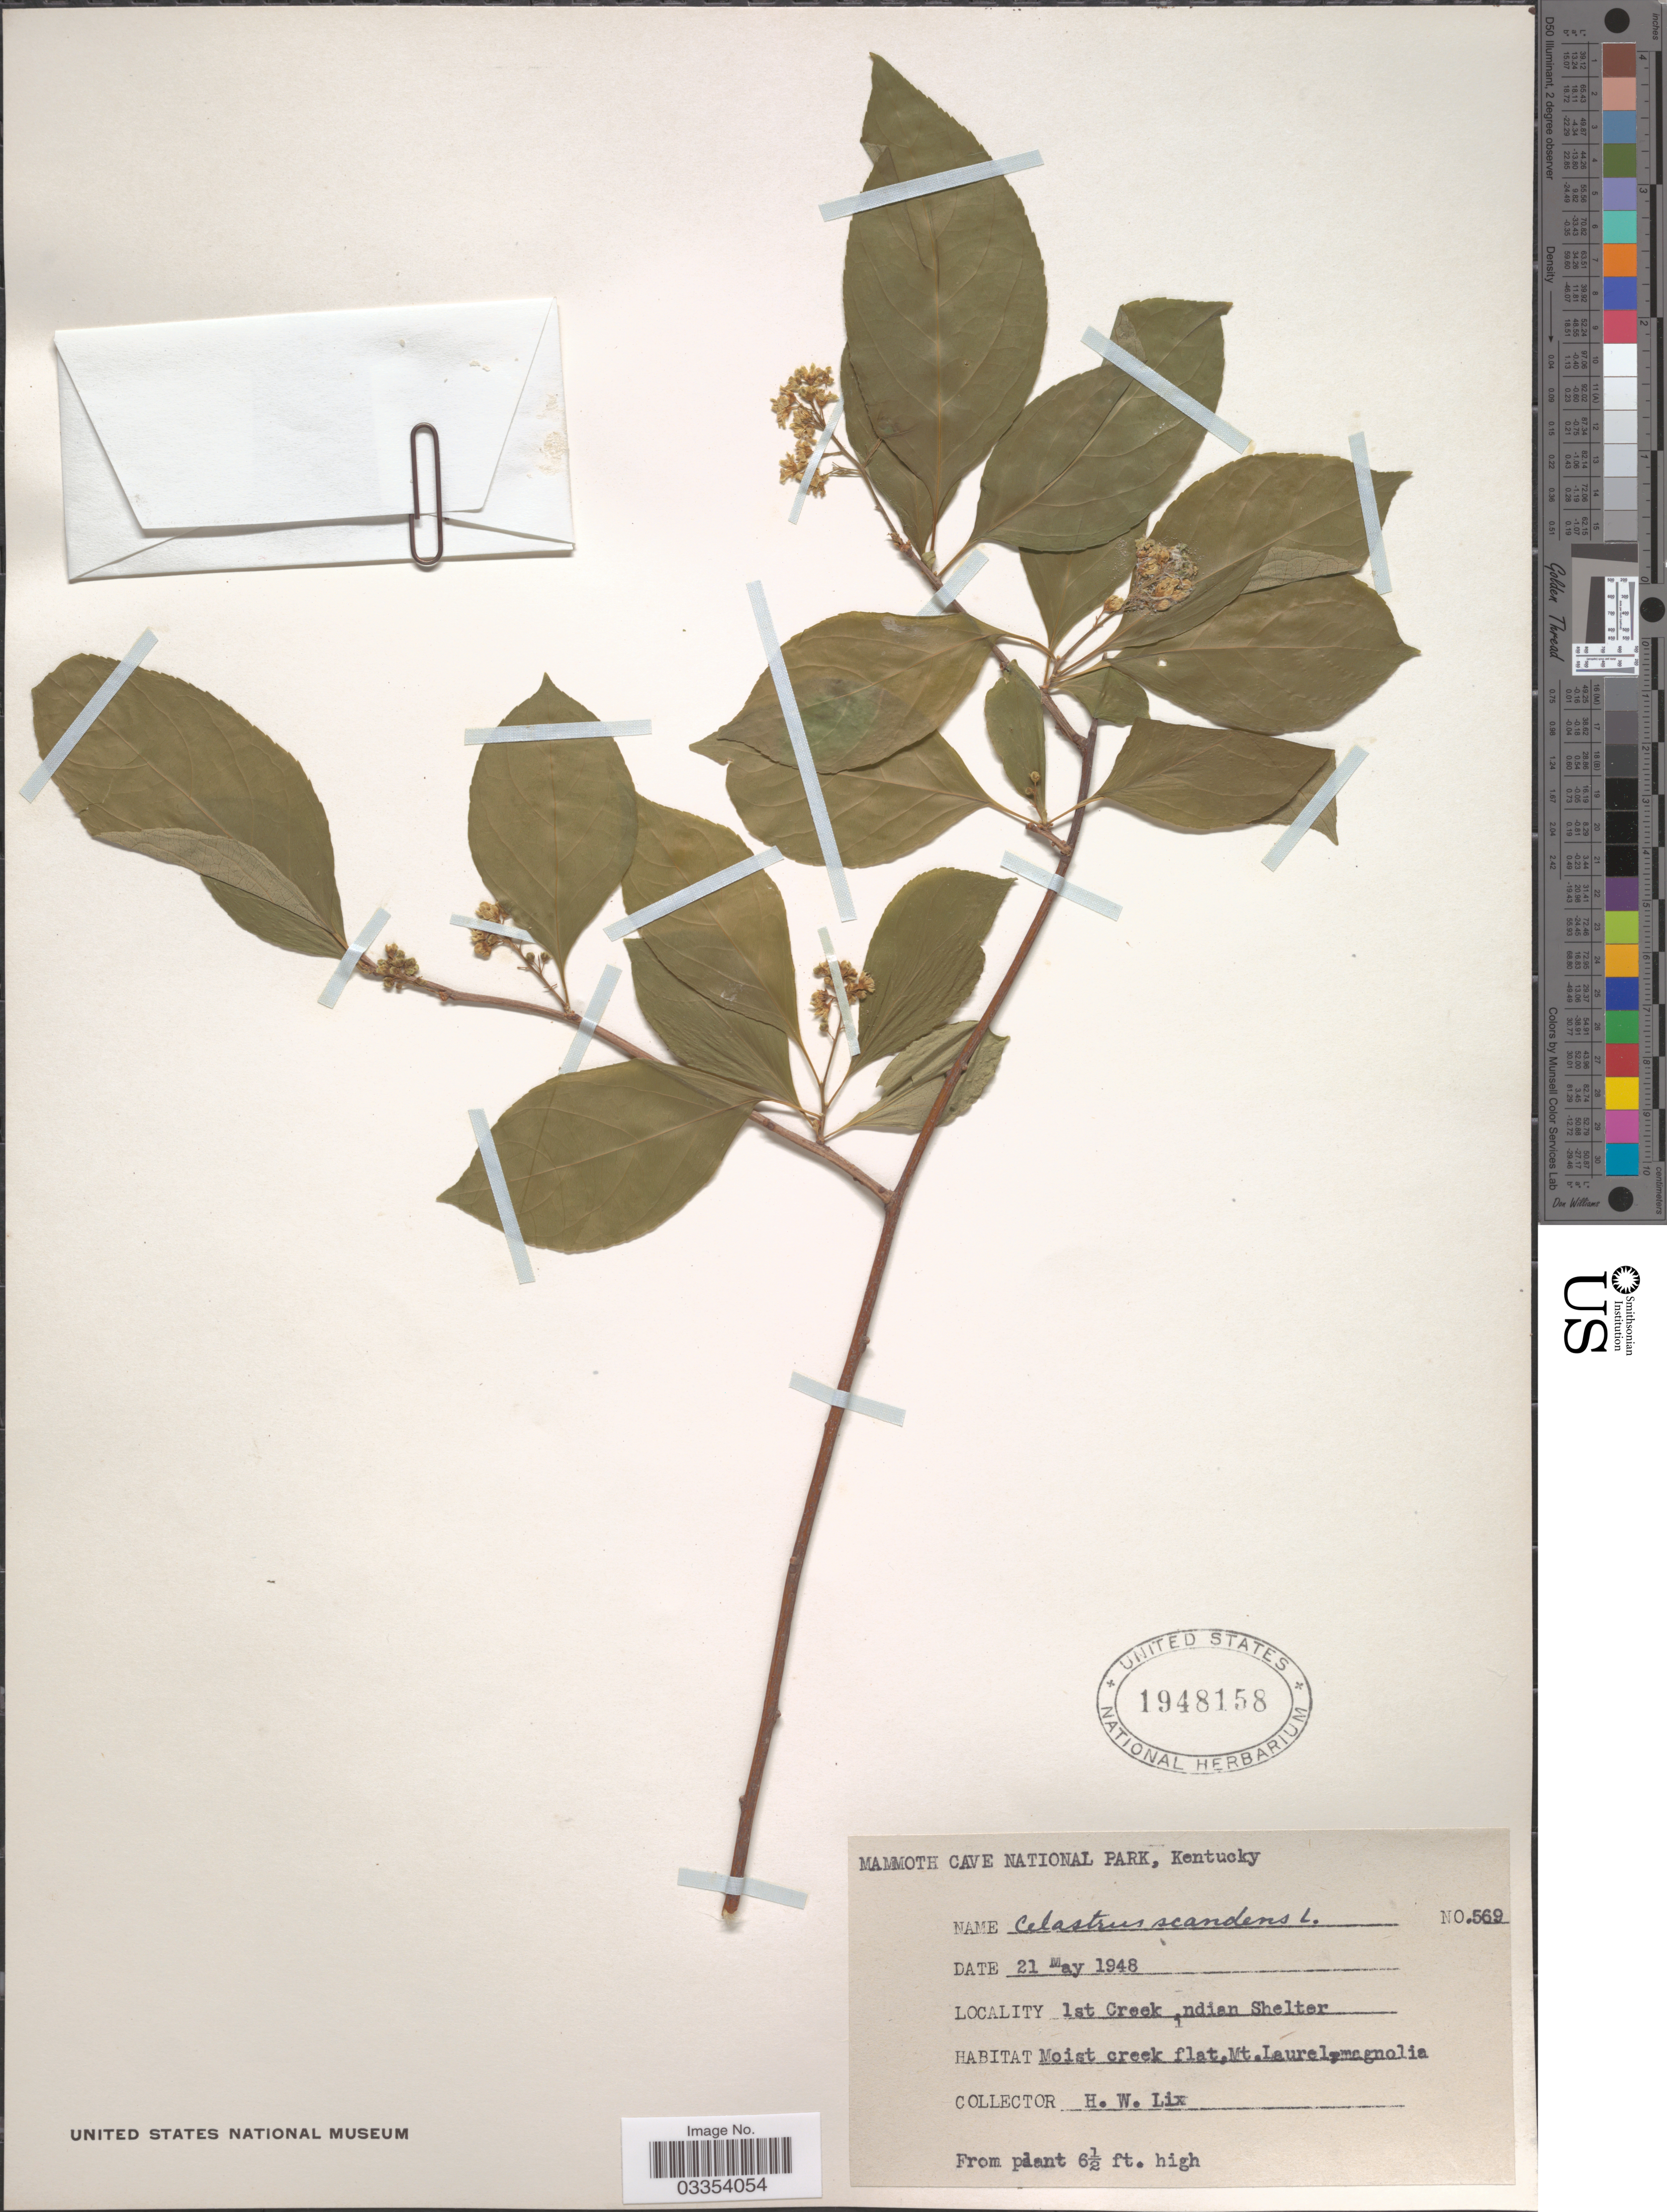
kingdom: Plantae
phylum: Tracheophyta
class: Magnoliopsida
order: Celastrales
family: Celastraceae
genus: Celastrus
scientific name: Celastrus scandens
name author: L.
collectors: H. W. Lix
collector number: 569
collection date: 1948-05-21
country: United States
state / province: Kentucky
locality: Mammoth Cave National Park. 1st Creek Indian Shelter. Moist creek flat, Mt. Laurel.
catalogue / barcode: US 1948158